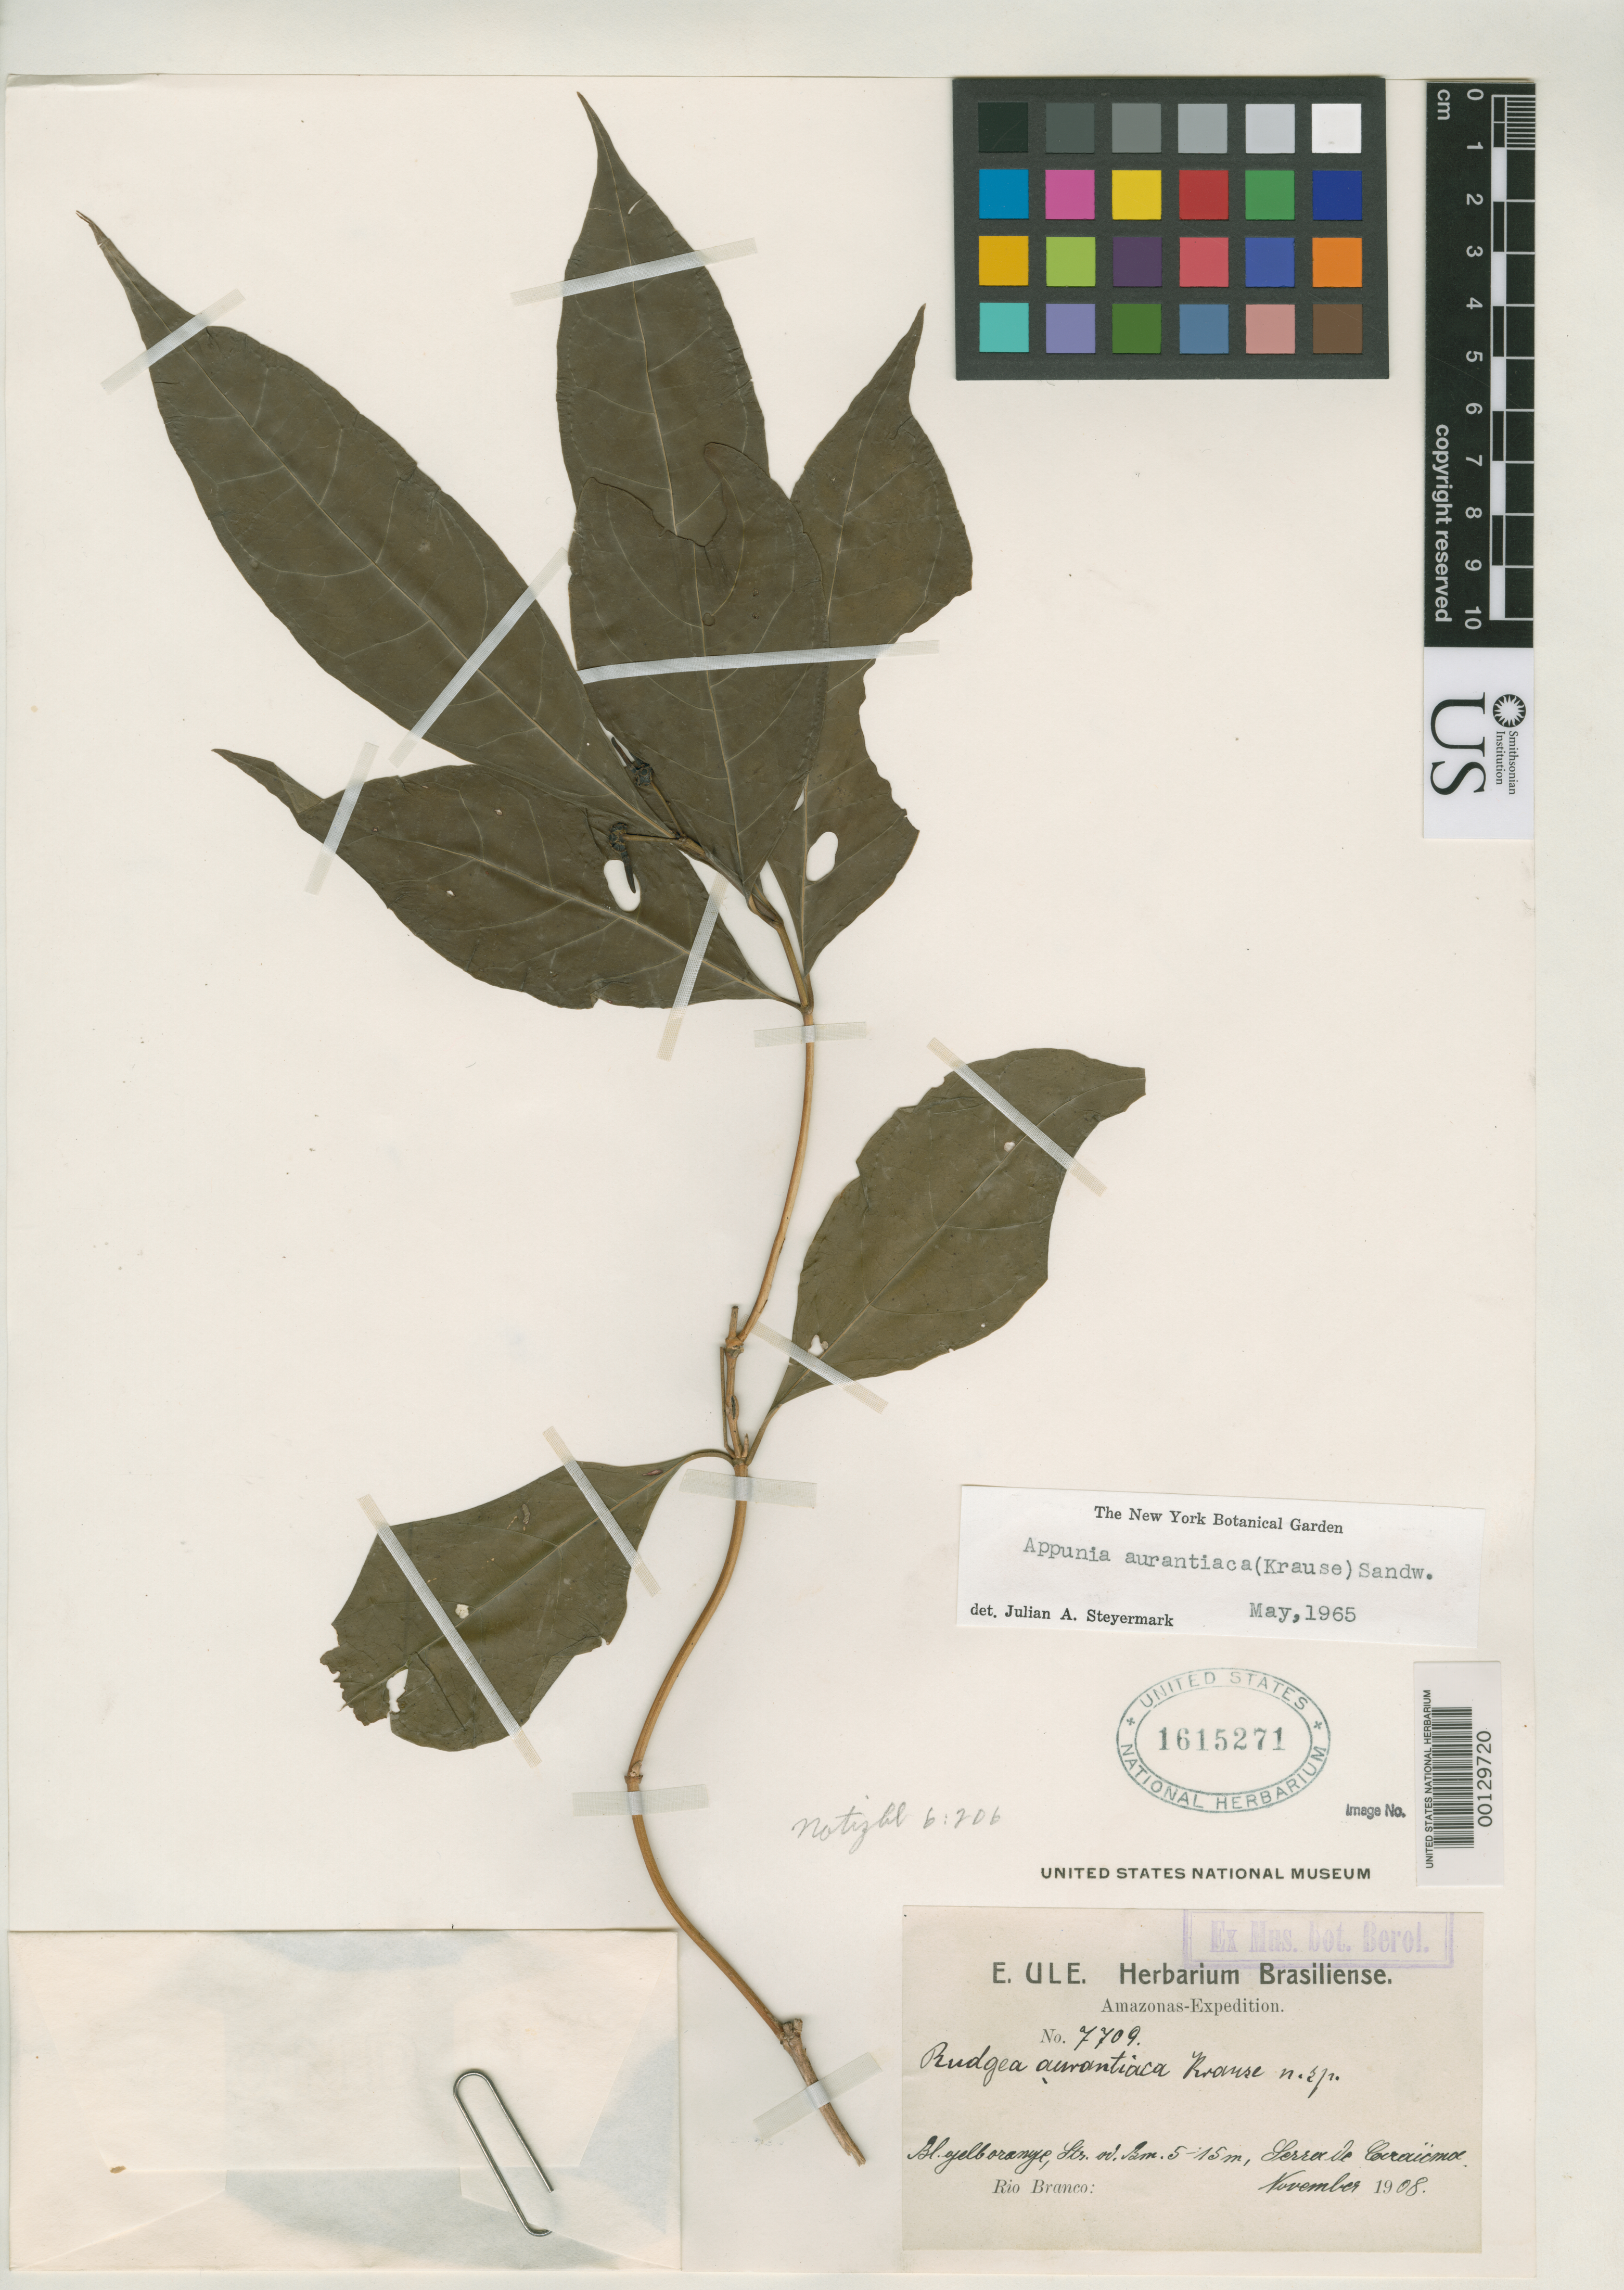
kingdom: Plantae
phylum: Tracheophyta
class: Magnoliopsida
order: Gentianales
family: Rubiaceae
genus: Rudgea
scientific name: Rudgea aurantiaca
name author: K. Krause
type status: Type Collection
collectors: E. H. Ule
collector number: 7709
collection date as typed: Nov 1908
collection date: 1908-11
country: Brazil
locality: Rio Branco.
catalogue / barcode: US 1615271